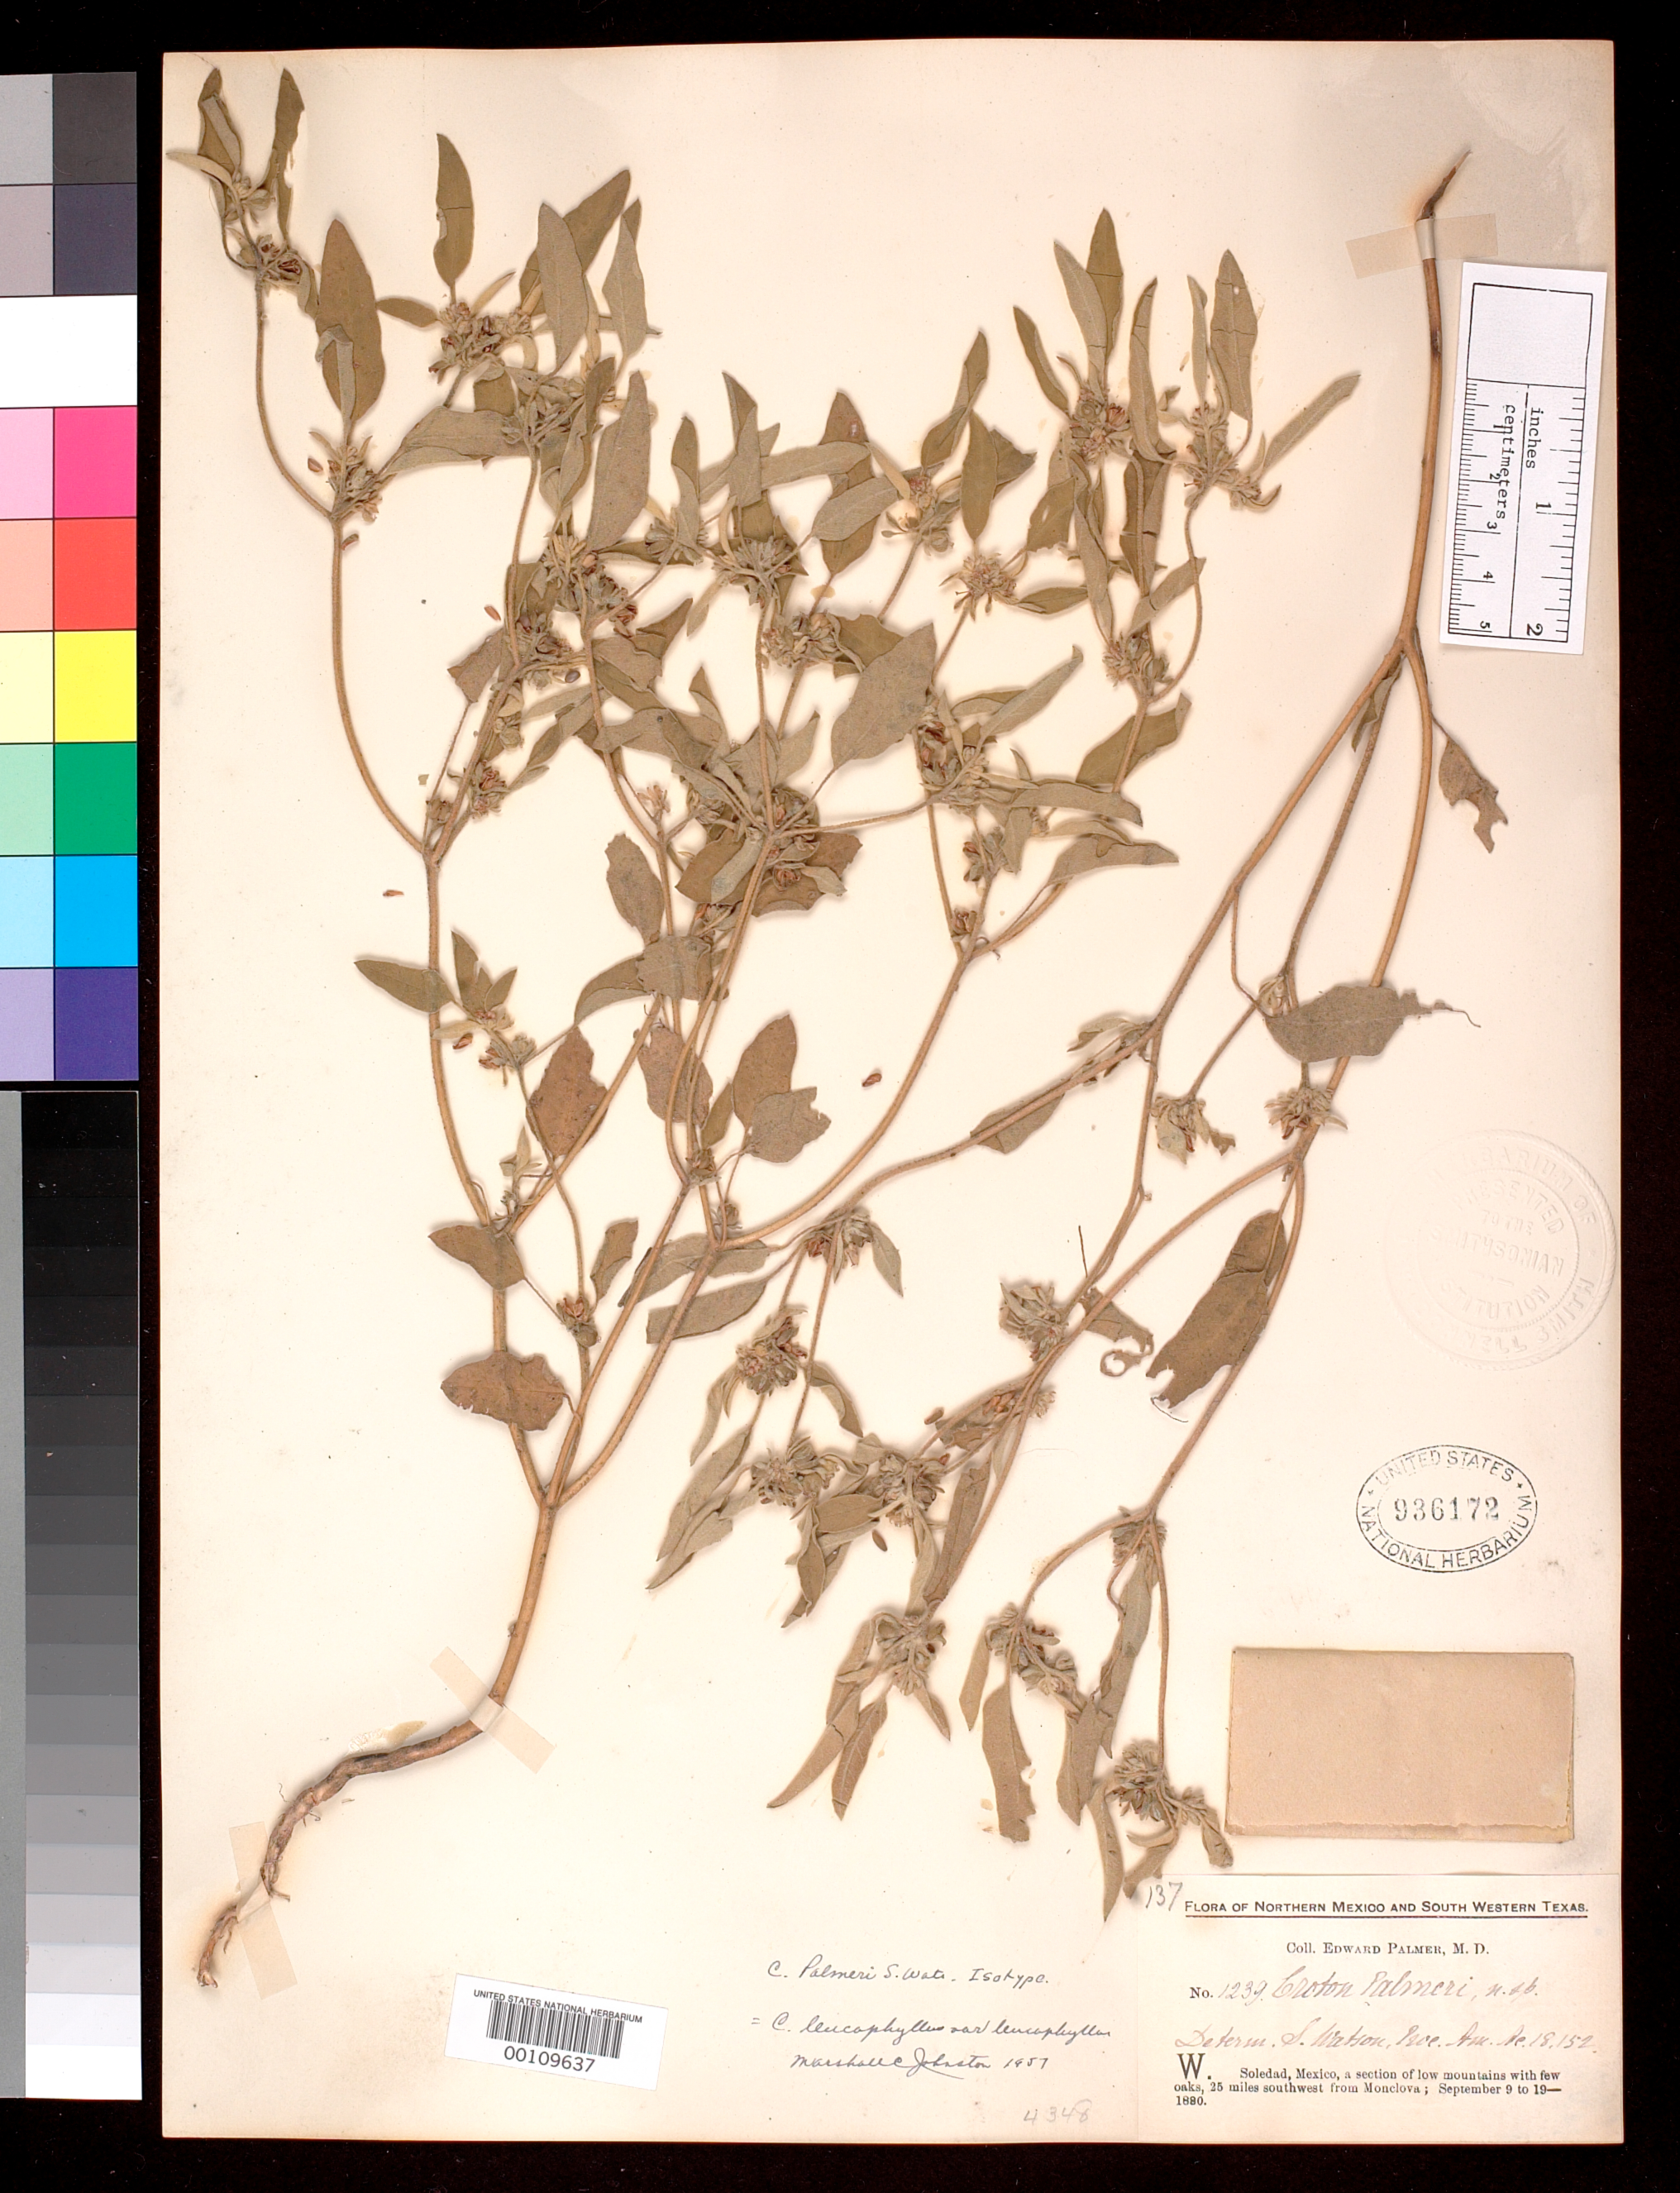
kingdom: Plantae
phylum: Tracheophyta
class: Magnoliopsida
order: Malpighiales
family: Euphorbiaceae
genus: Croton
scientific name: Croton palmeri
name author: S. Watson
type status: Isotype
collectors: E. Palmer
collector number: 1239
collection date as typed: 09 Sep 1880 to 19 Sep 1880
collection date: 1880-09-09/1880-09-19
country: Mexico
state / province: Coahuila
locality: Soledad.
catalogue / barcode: US 936172